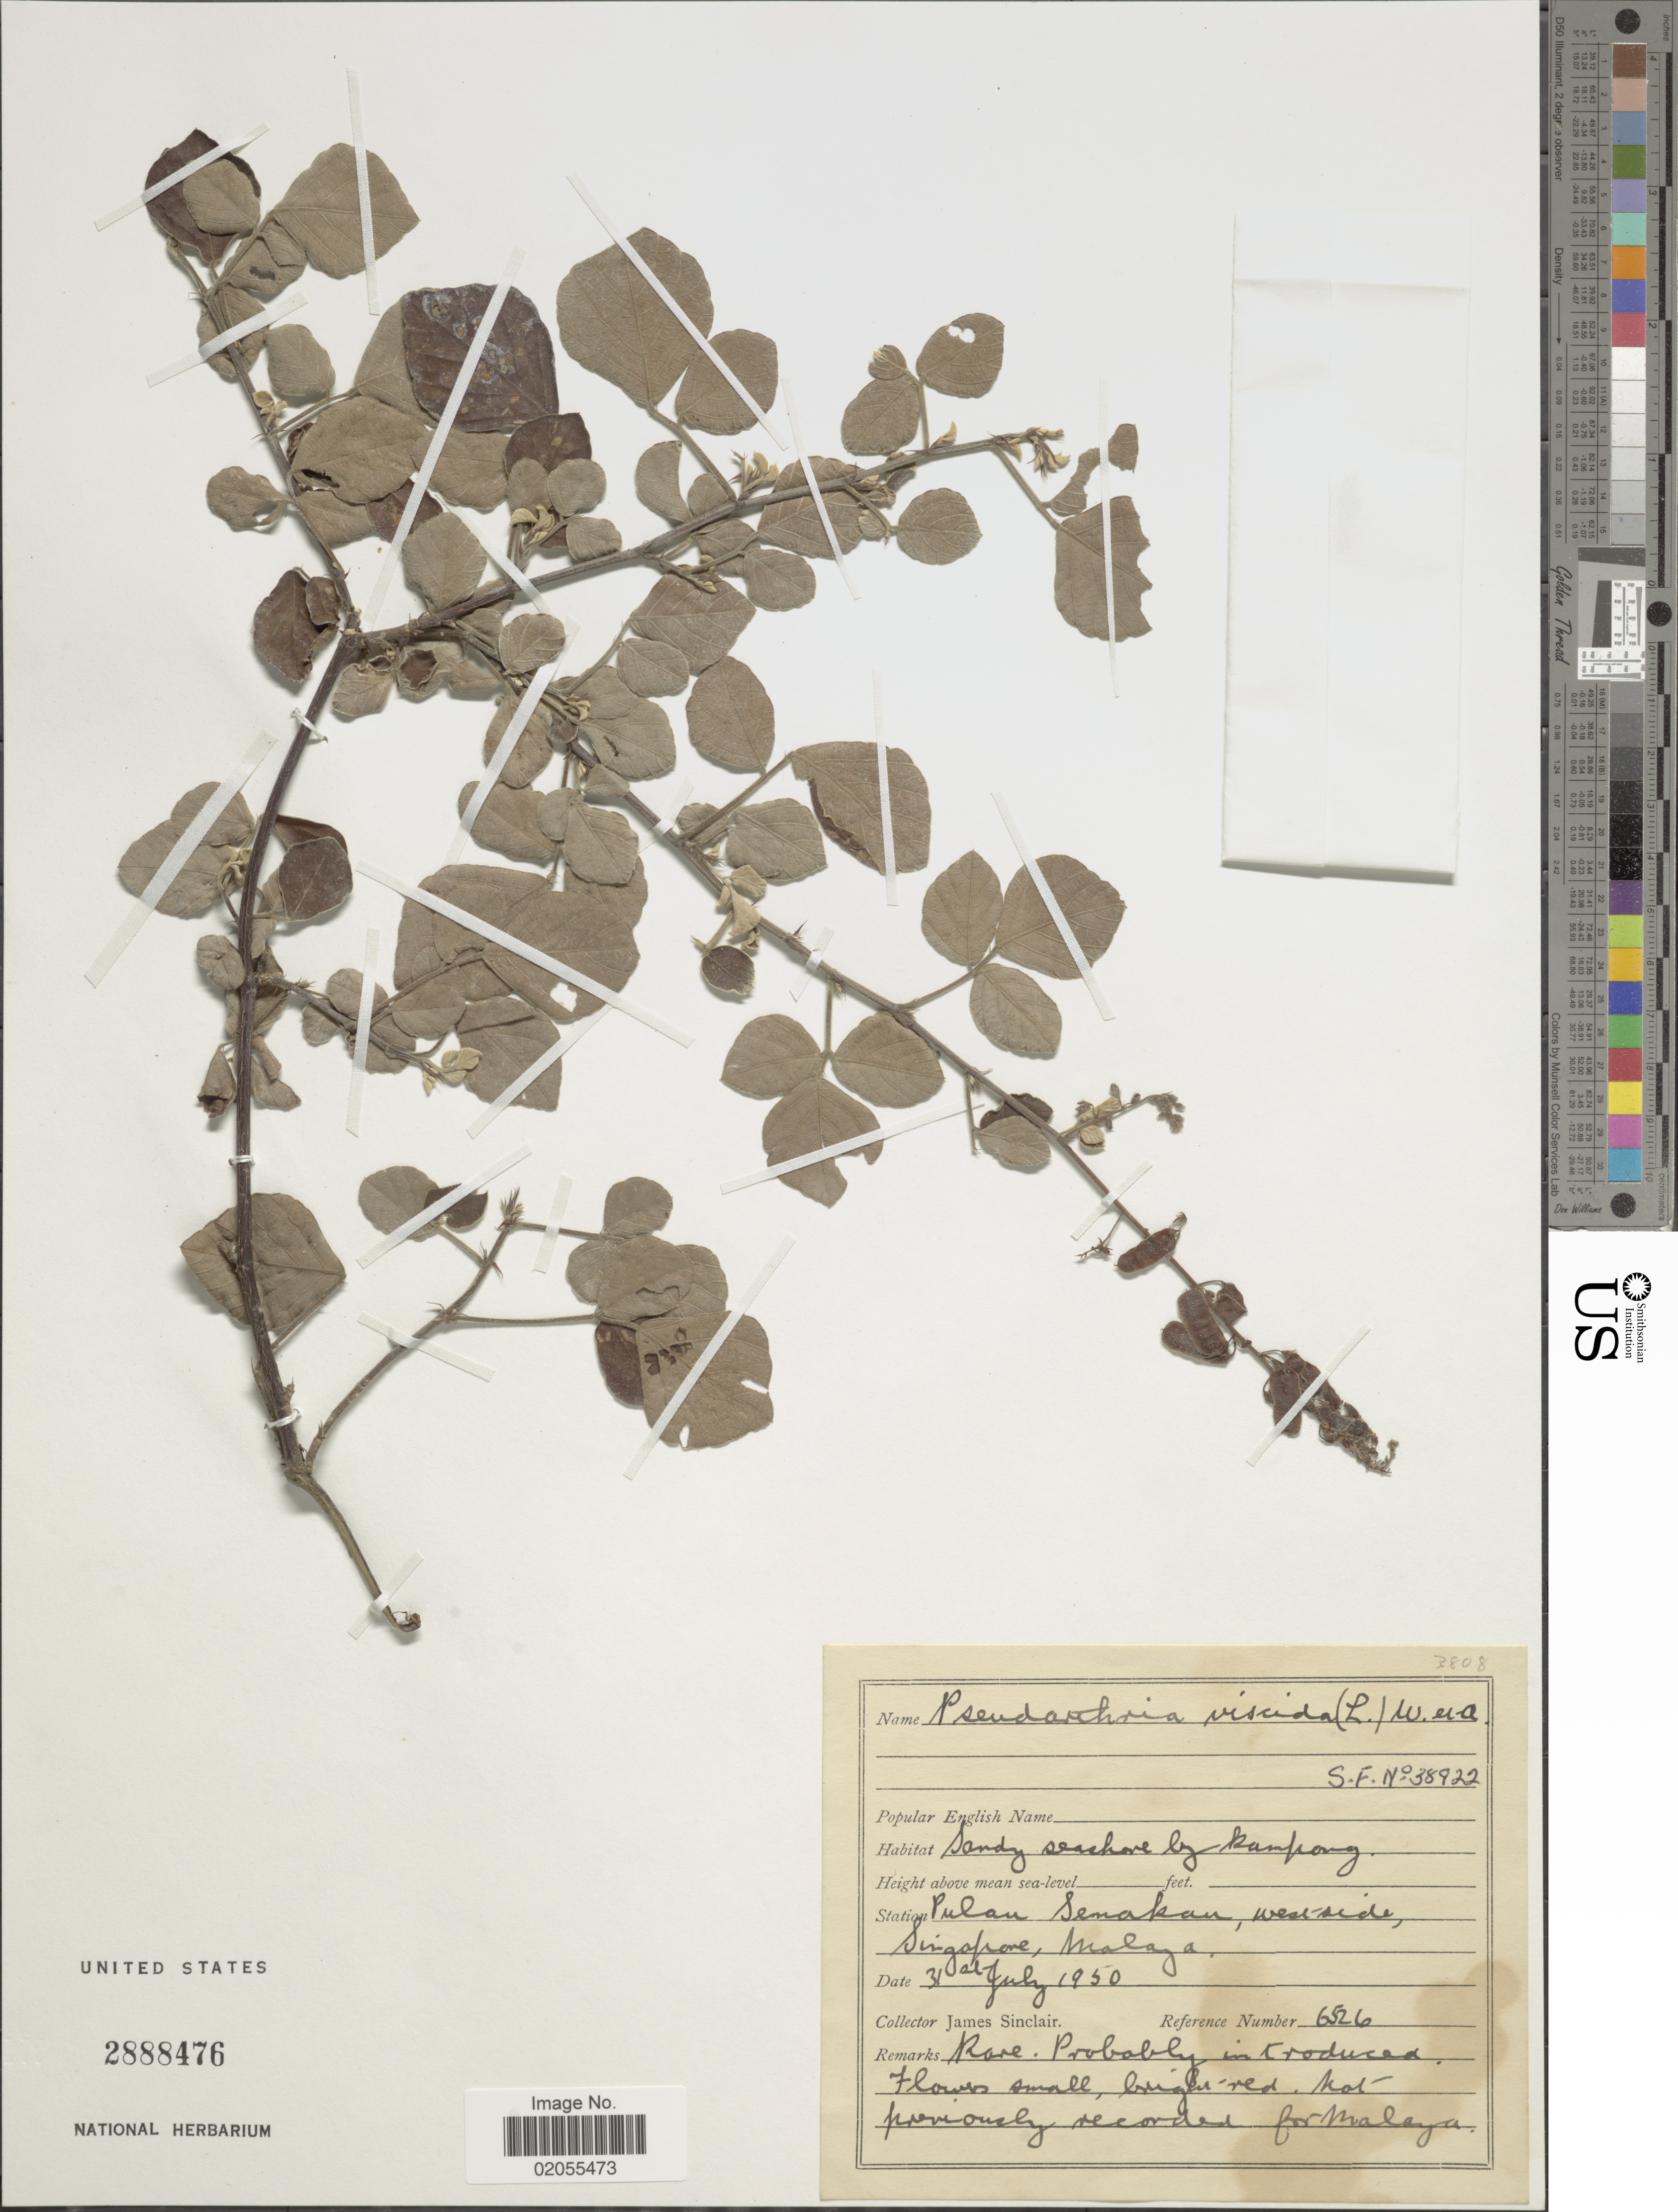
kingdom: Plantae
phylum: Tracheophyta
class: Magnoliopsida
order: Fabales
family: Fabaceae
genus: Pseudarthria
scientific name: Pseudarthria viscida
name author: (L.) Wight & Arn.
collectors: J. Sinclair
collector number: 6526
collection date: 1950-07-31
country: Singapore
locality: Pulan Semakau, west side, Malaya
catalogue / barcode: US 2888476